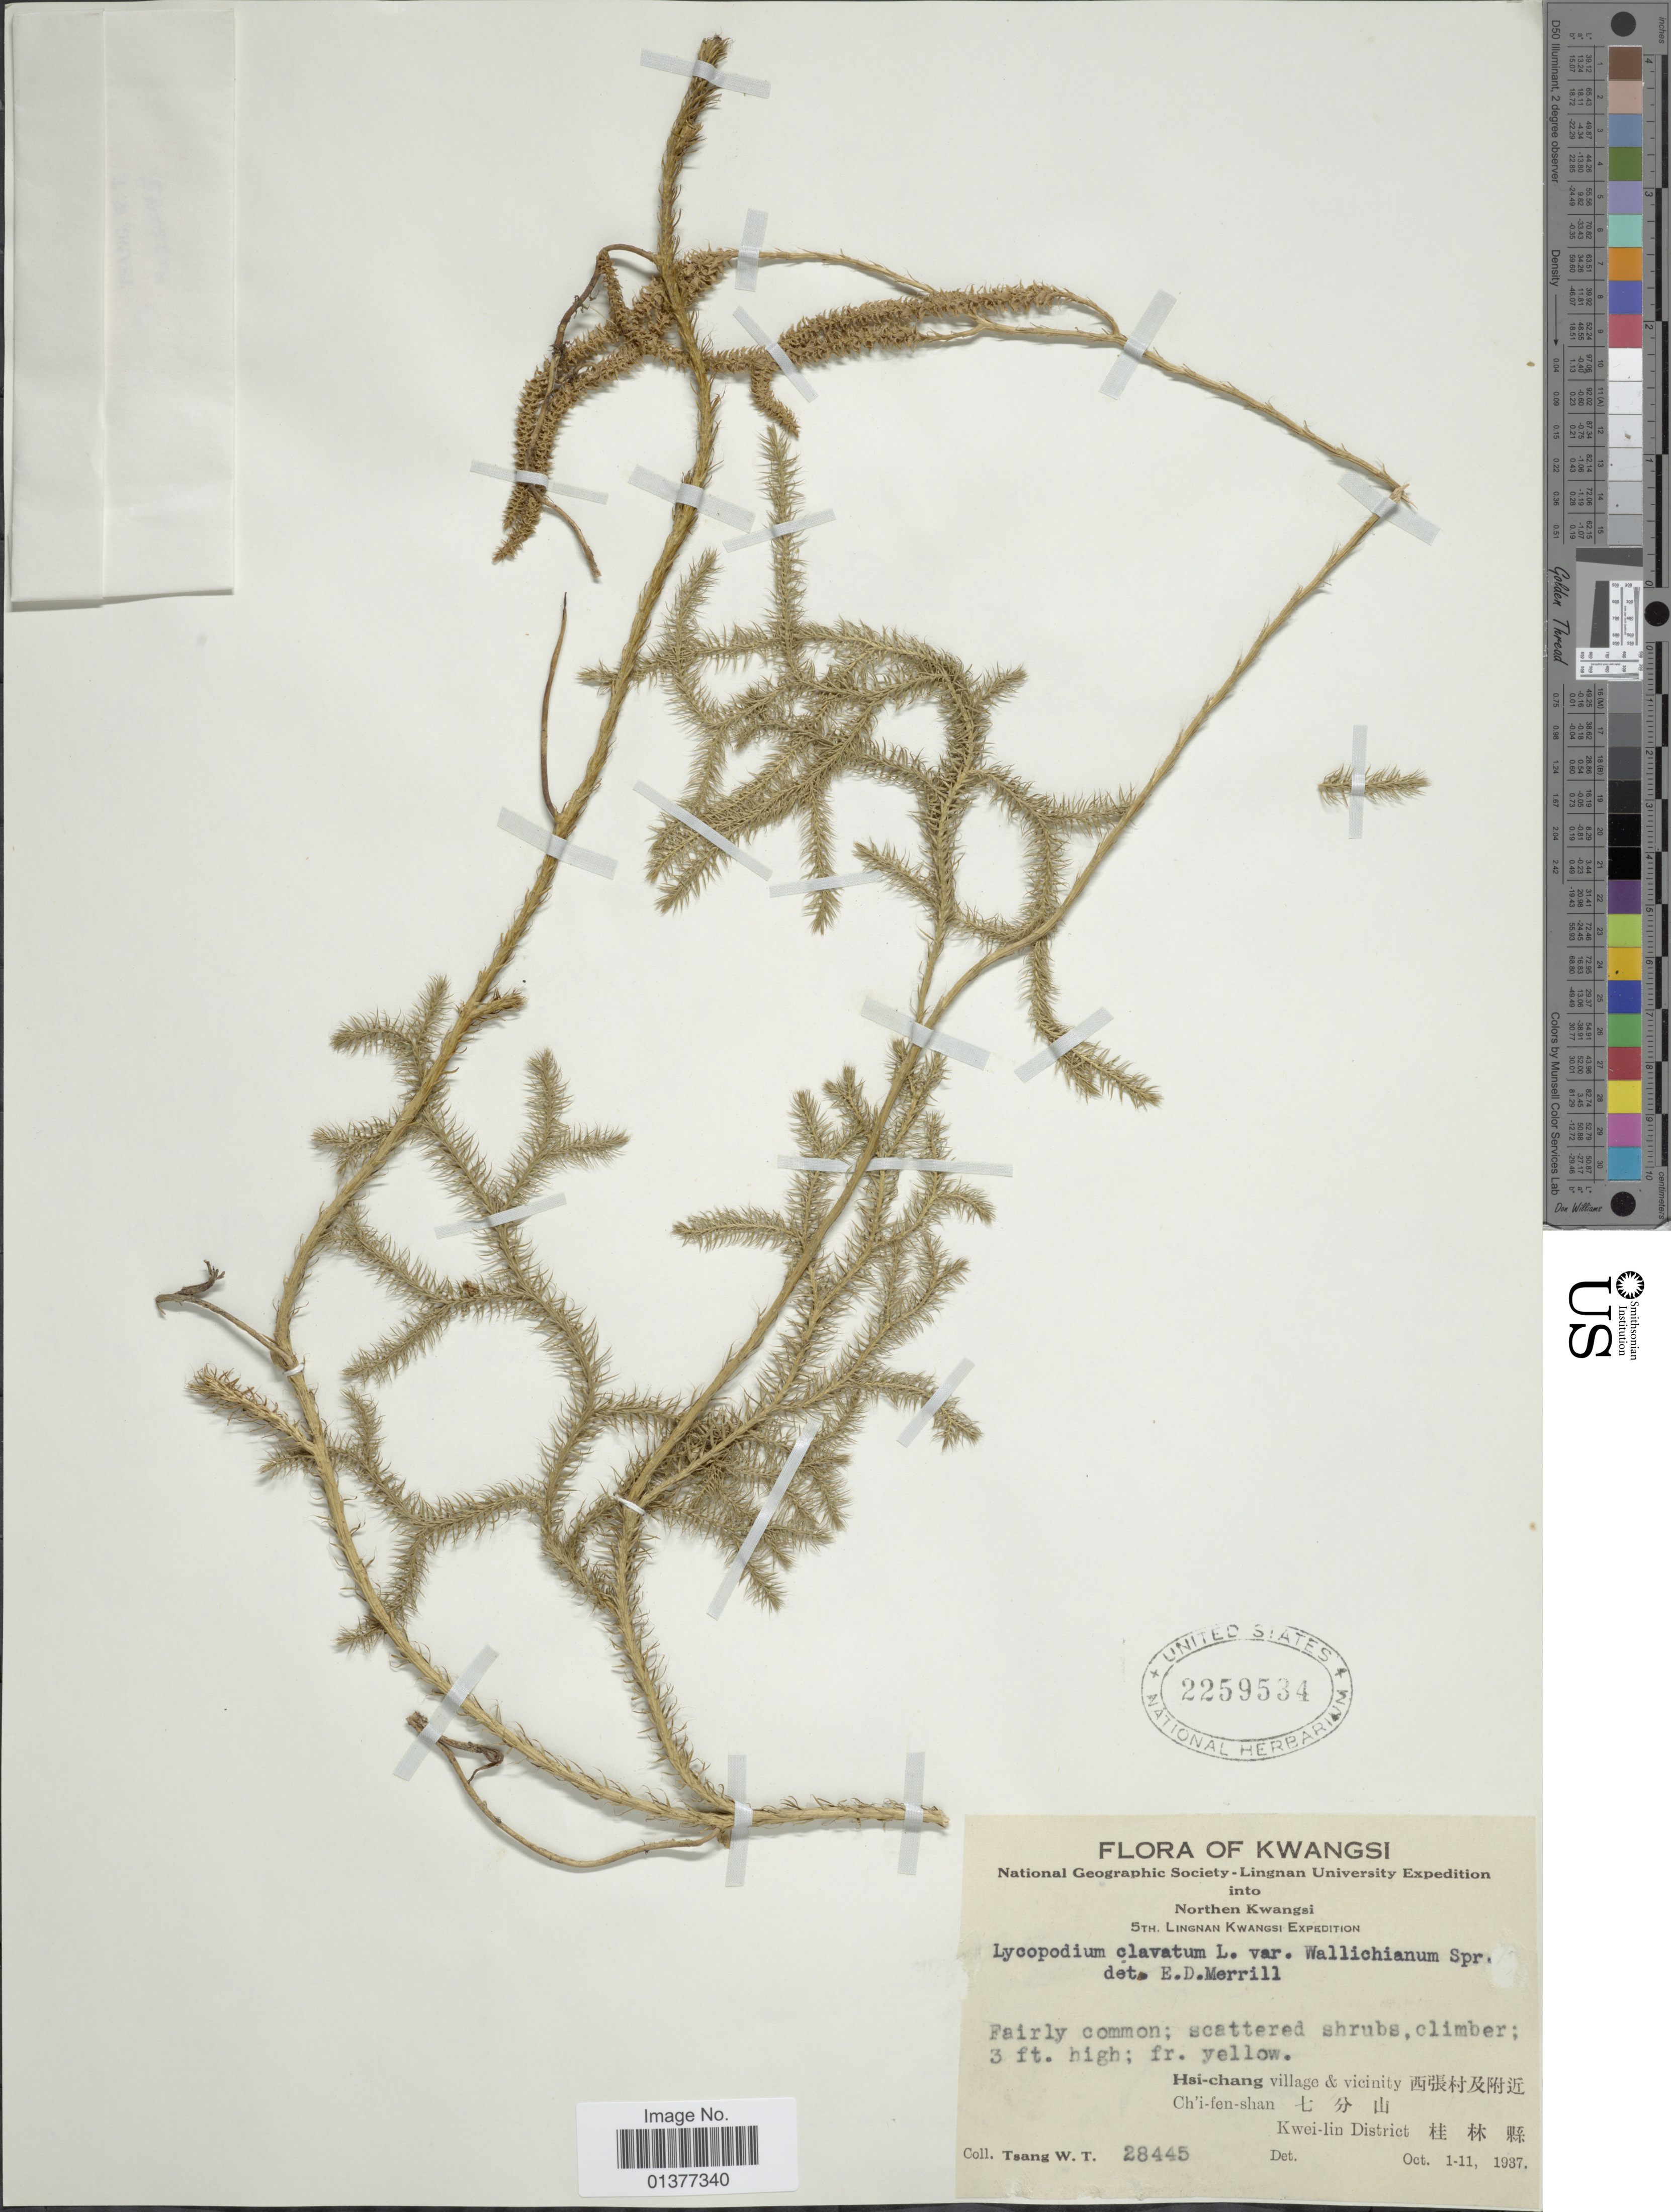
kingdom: Plantae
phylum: Tracheophyta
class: Lycopodiopsida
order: Lycopodiales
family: Lycopodiaceae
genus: Lycopodium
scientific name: Lycopodium clavatum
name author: L.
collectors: W. T. Tsang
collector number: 28445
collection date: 1937-10-01/1937-10-11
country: China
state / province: Guangxi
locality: Kwangsi, Hsi-chang village & vicinity, Ch'i-fen-shan, kwei-lin district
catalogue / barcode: US 2259534